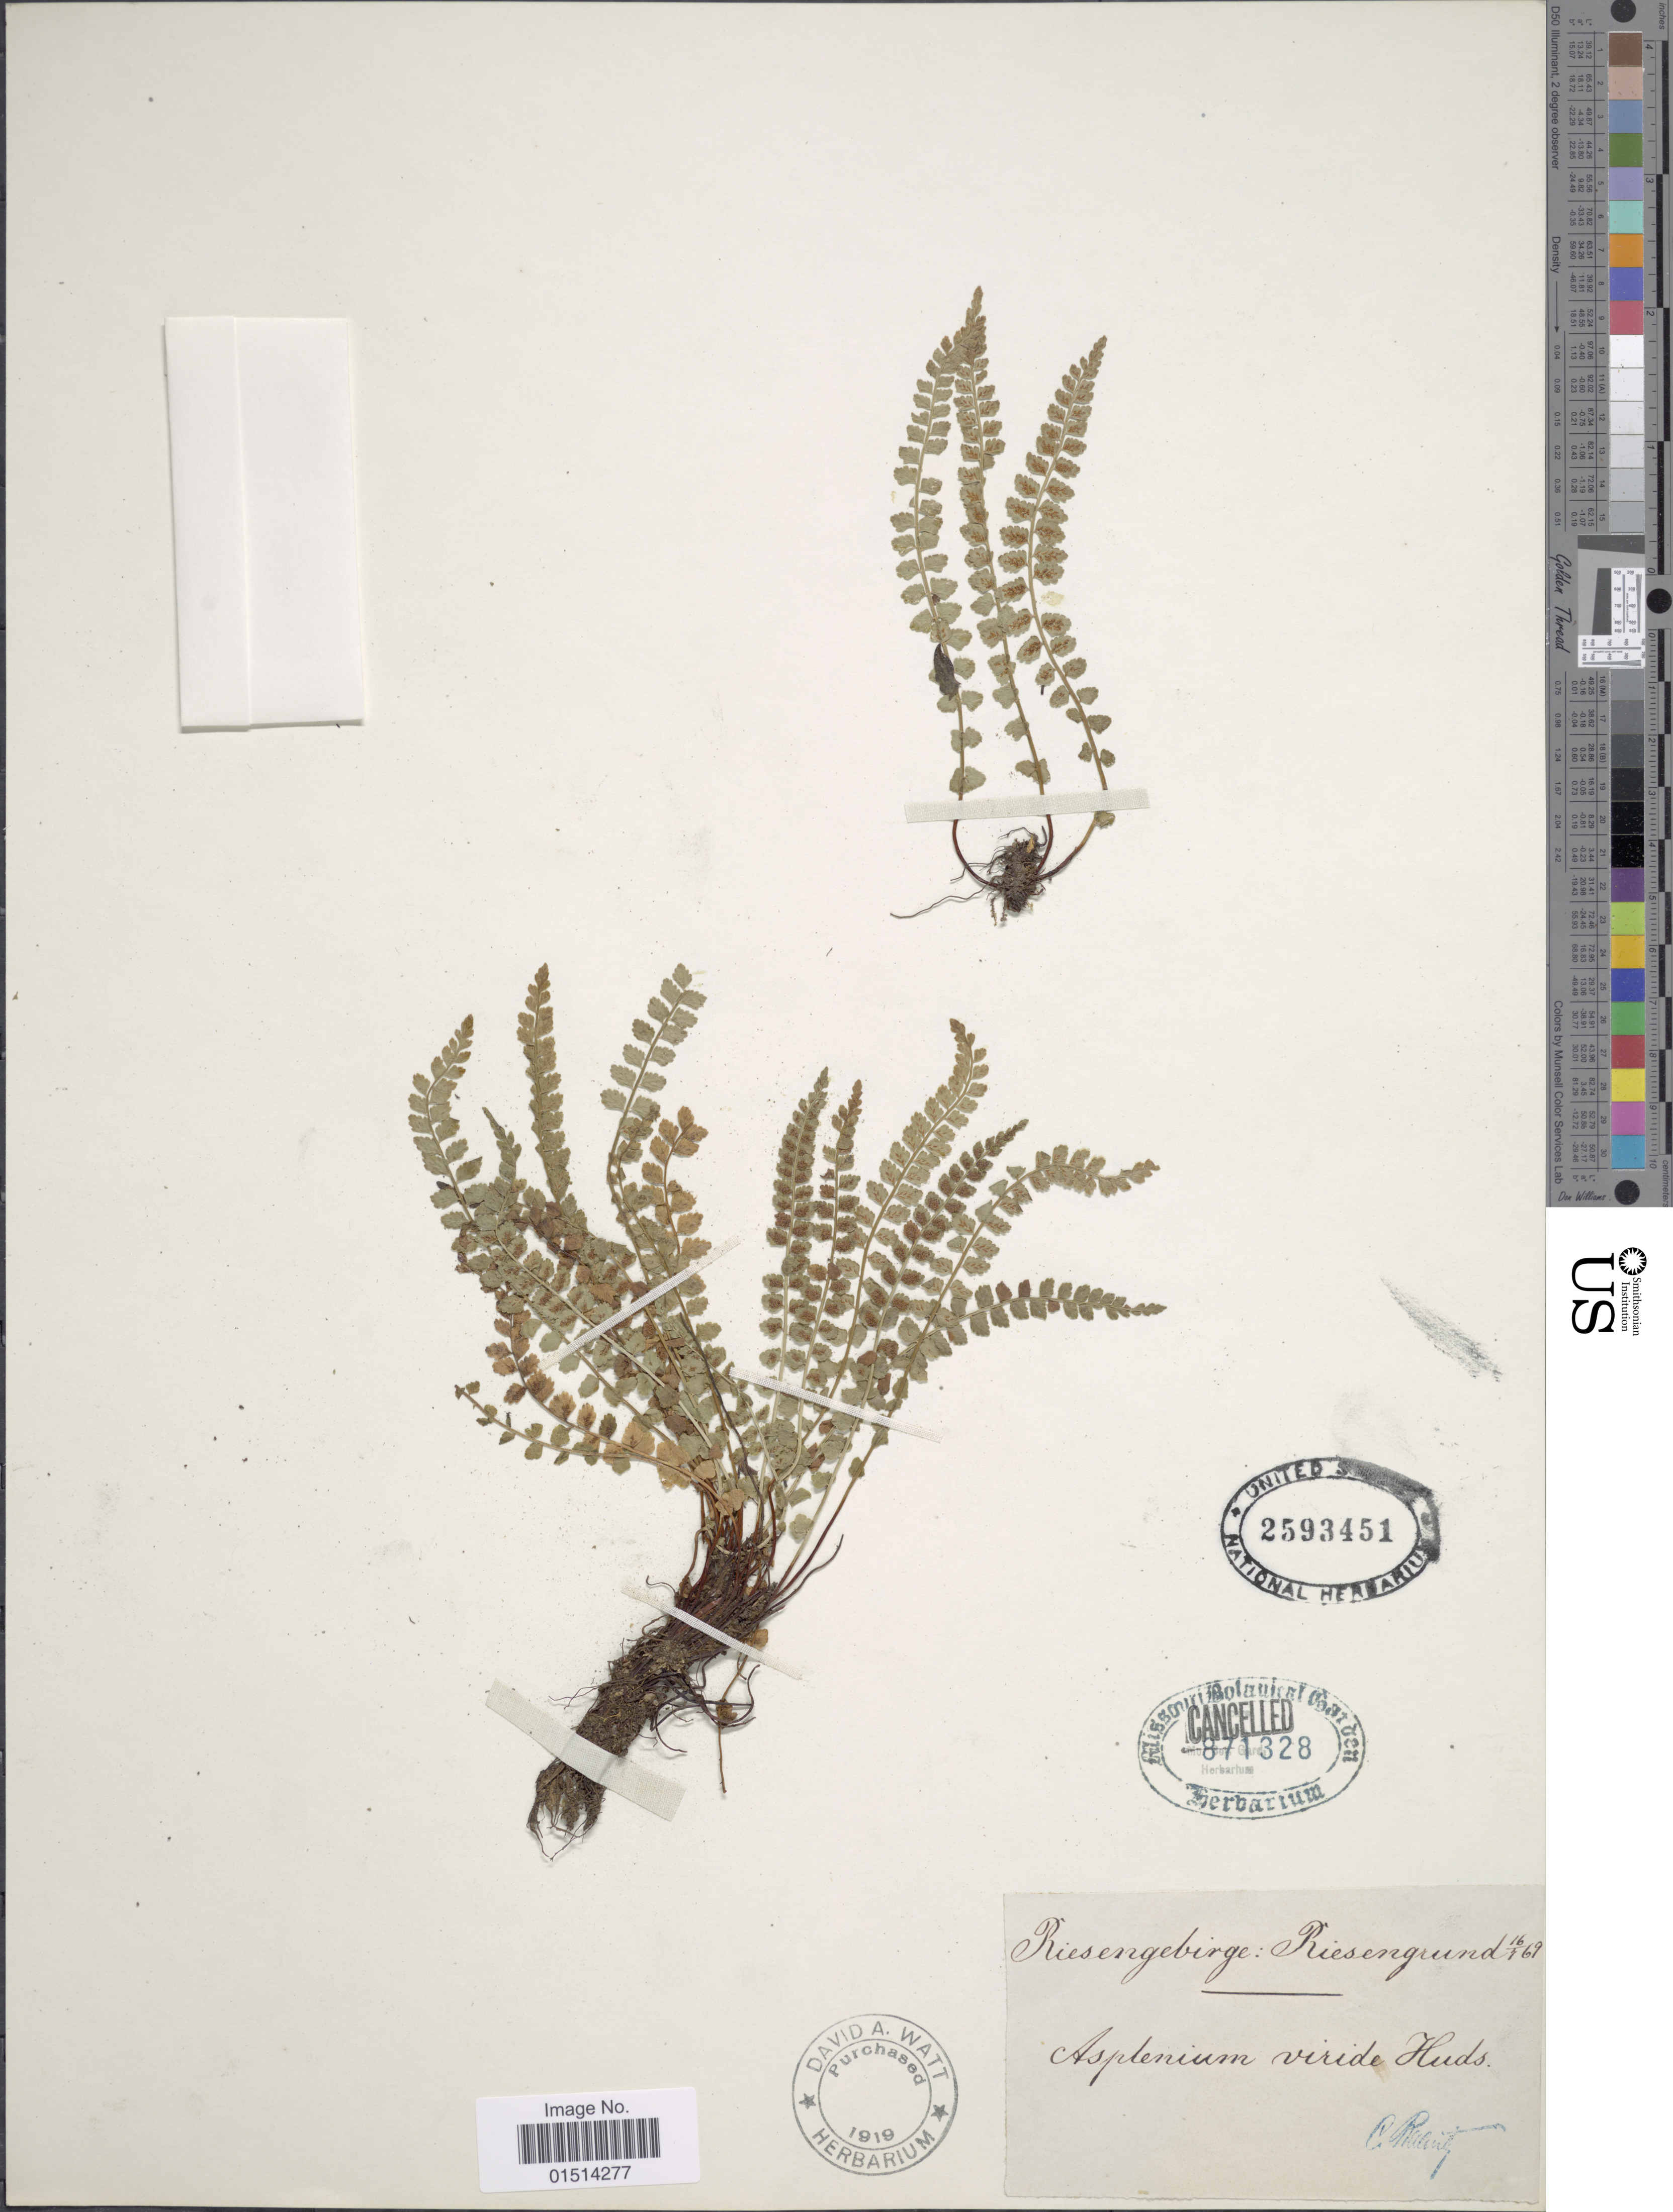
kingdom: Plantae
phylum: Tracheophyta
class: Polypodiopsida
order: Polypodiales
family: Aspleniaceae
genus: Asplenium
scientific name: Asplenium viride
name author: Huds.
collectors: C. Ralintz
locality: Riesengebirge: Riesengrund [Poland or Czech Republic]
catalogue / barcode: US 2593451